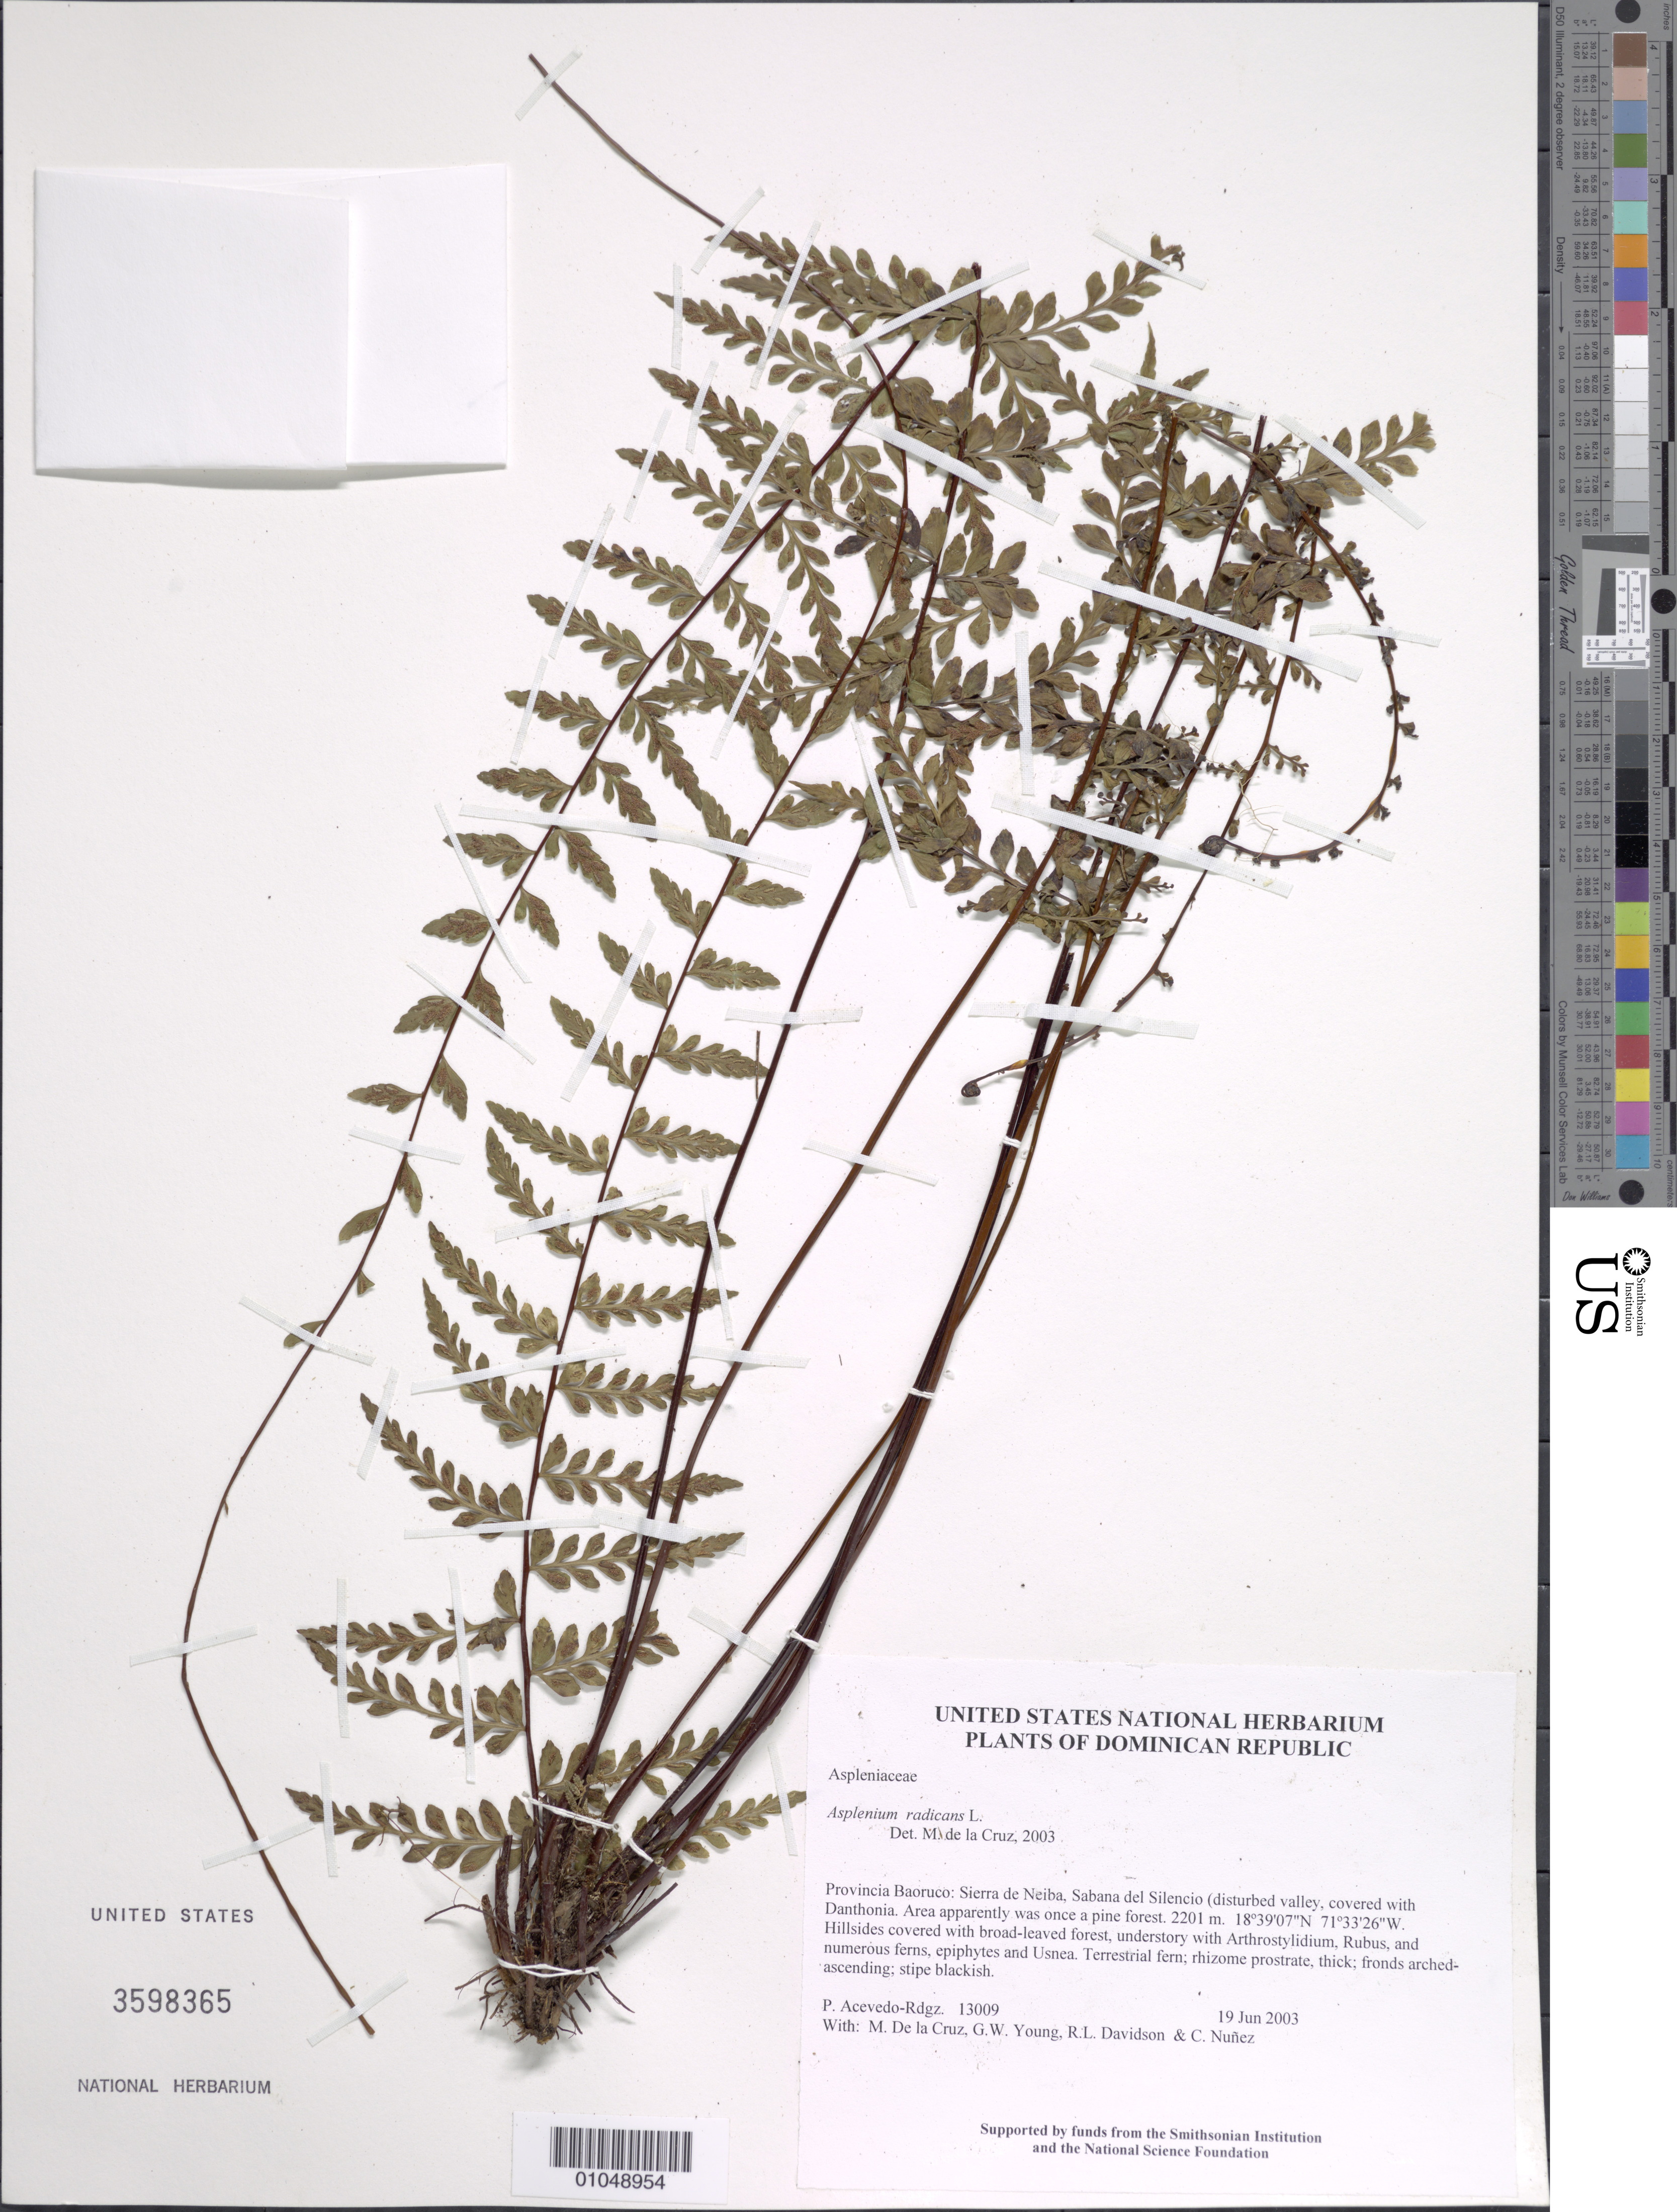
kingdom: Plantae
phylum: Tracheophyta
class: Polypodiopsida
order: Polypodiales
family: Aspleniaceae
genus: Asplenium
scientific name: Asplenium radicans var. alloeopteron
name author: (Kunze ex Klotzsch) Lellinger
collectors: P. Acevedo-Rodr., M. de la Cruz, J. Rawlins, G. Young, R. Davidson & C. Nunez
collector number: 13009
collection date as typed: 19 Jun 2003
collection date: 2003-06-19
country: Dominican Republic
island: Hispaniola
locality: Provincia Baoruco: Sierra de Neiba, Sabana del Silencio (disturbed valley, covered with Danthonia. Area apparently was once a pine forest.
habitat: Hillsides covered with broad-leaved forest, understory with Arthrostylidium, Rubus, and numerous ferns, epiphytes and Usnea.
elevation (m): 2201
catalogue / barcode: US 3598365